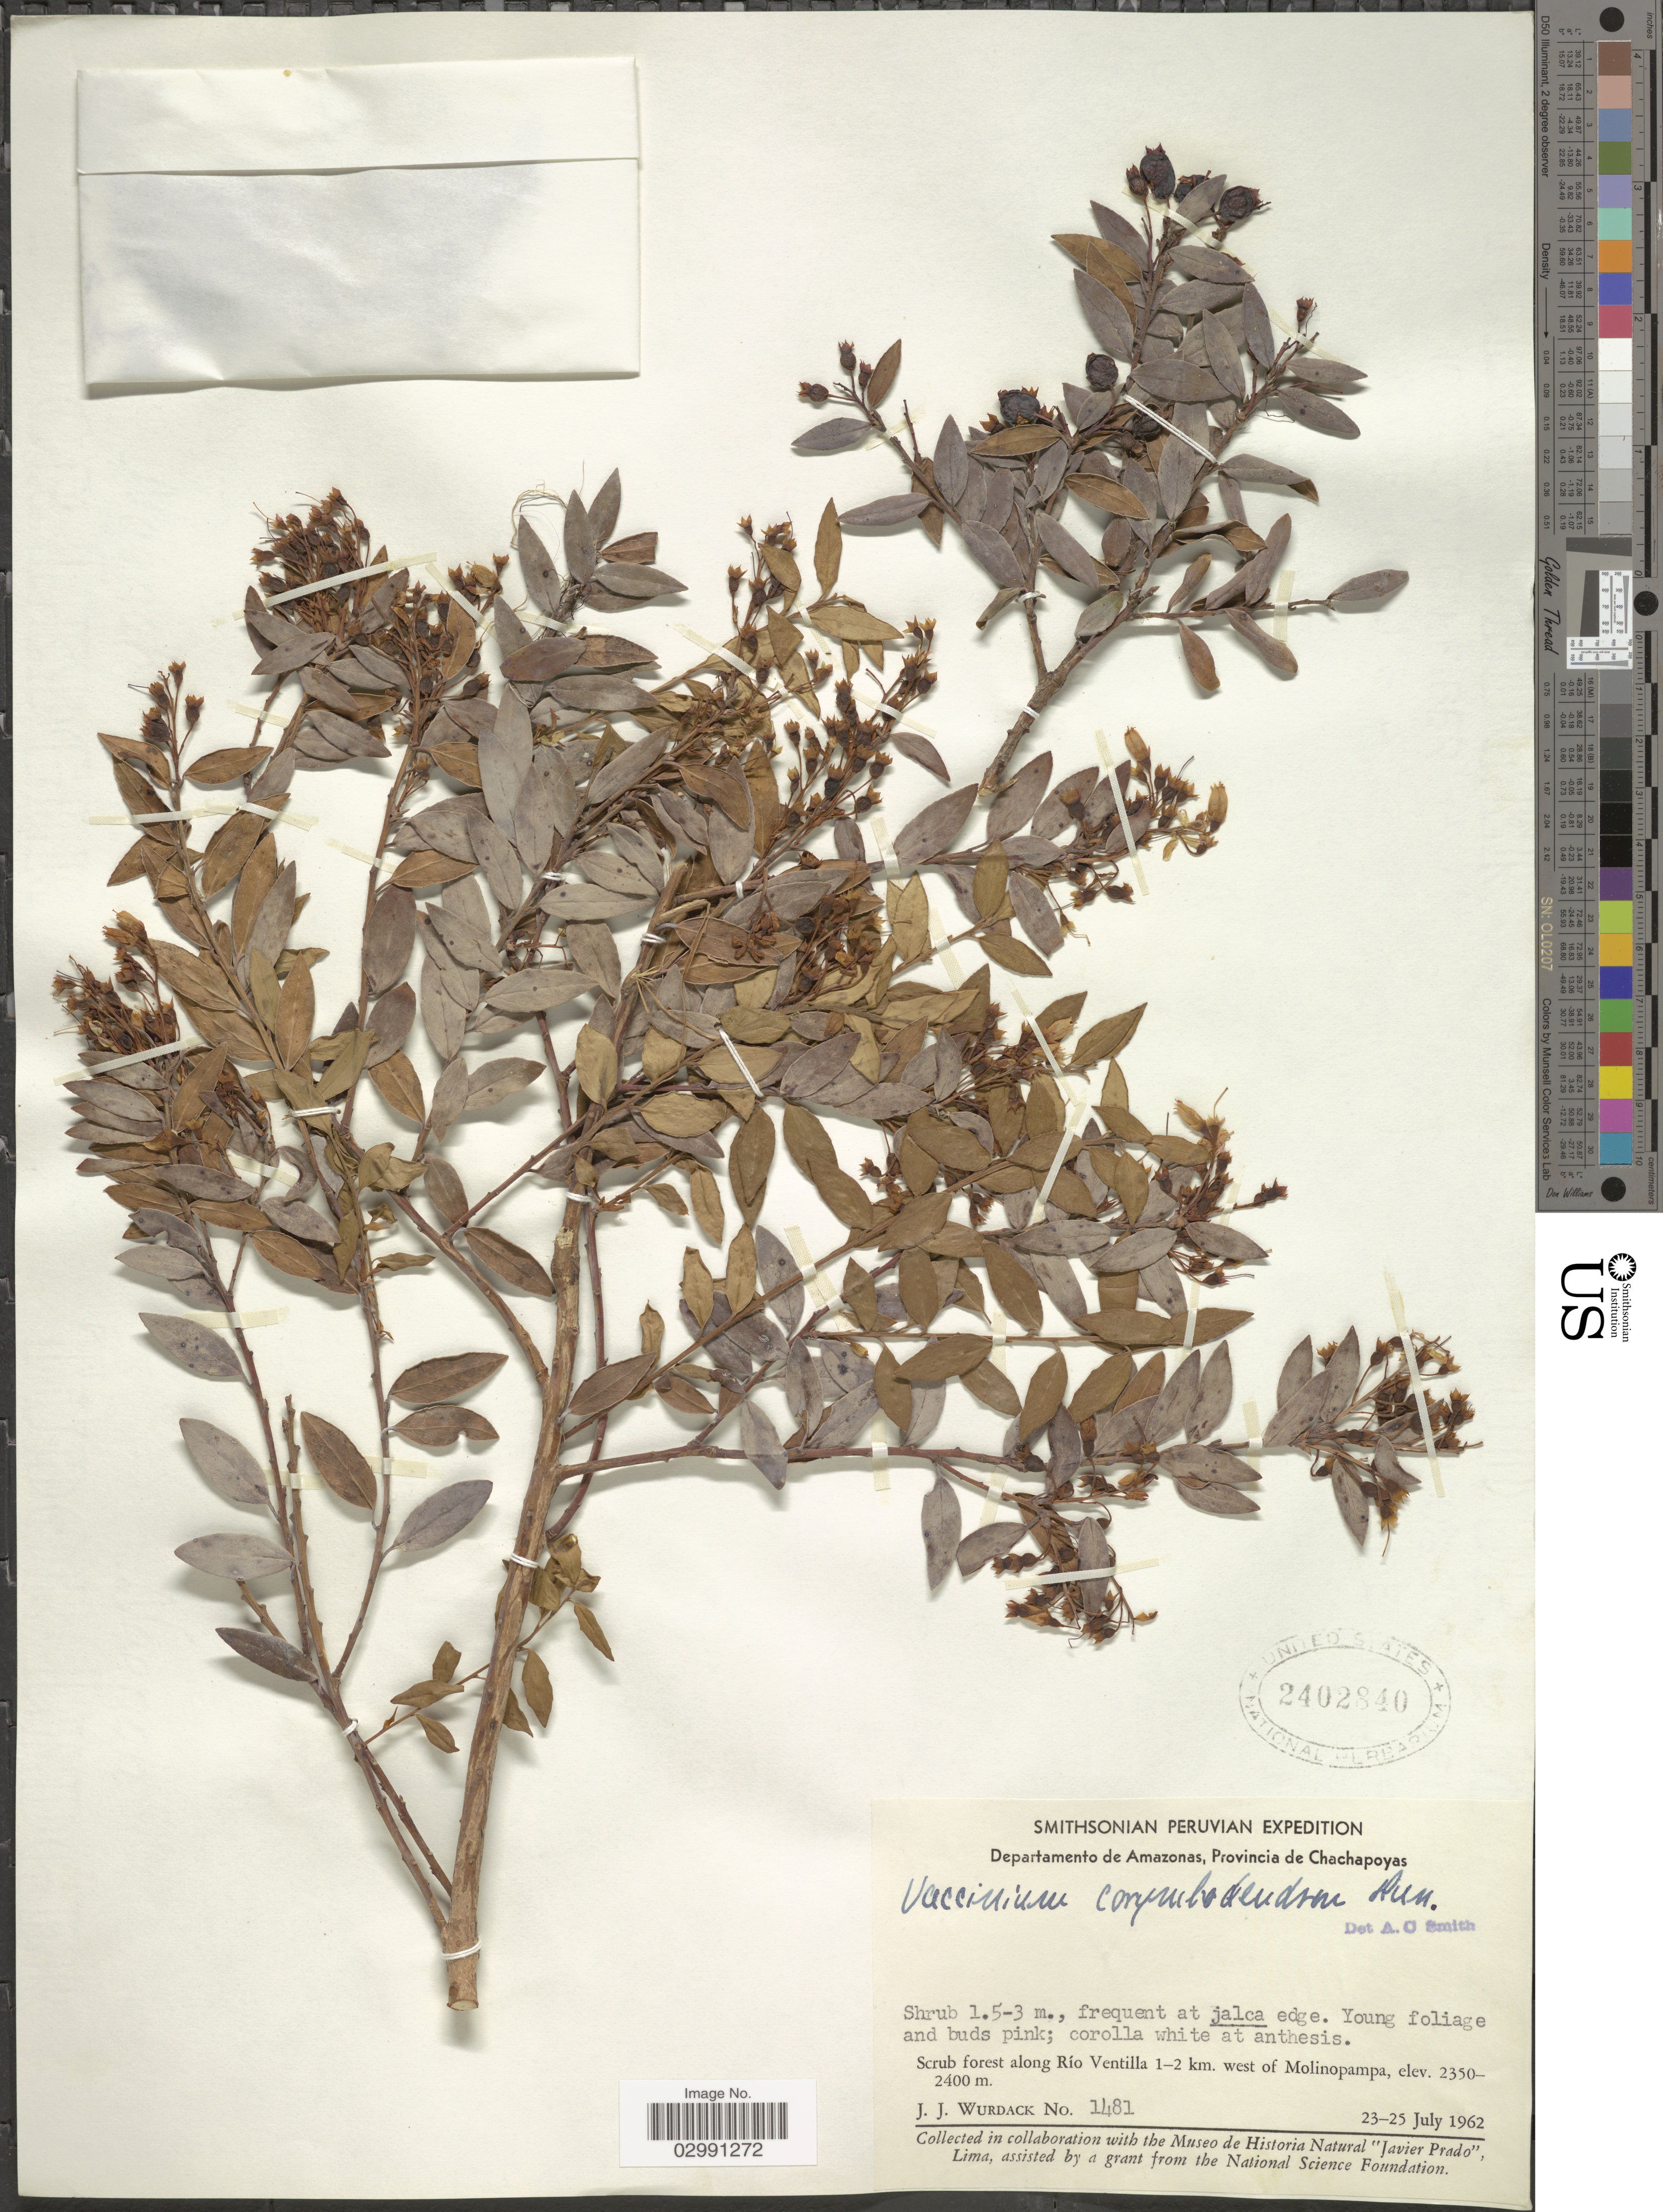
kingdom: Plantae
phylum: Tracheophyta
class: Magnoliopsida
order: Ericales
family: Ericaceae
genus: Vaccinium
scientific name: Vaccinium corymbodendron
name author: Dunal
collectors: J. J. Wurdack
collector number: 1481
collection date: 1962-07-23/1962-07-25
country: Colombia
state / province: Amazônas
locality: Departamento de Amazonas, Provincia de Chachapoyas. Scrub forest along Río Ventilla 1-2 km. west of Molinopampa.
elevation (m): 2350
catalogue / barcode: US 2402840